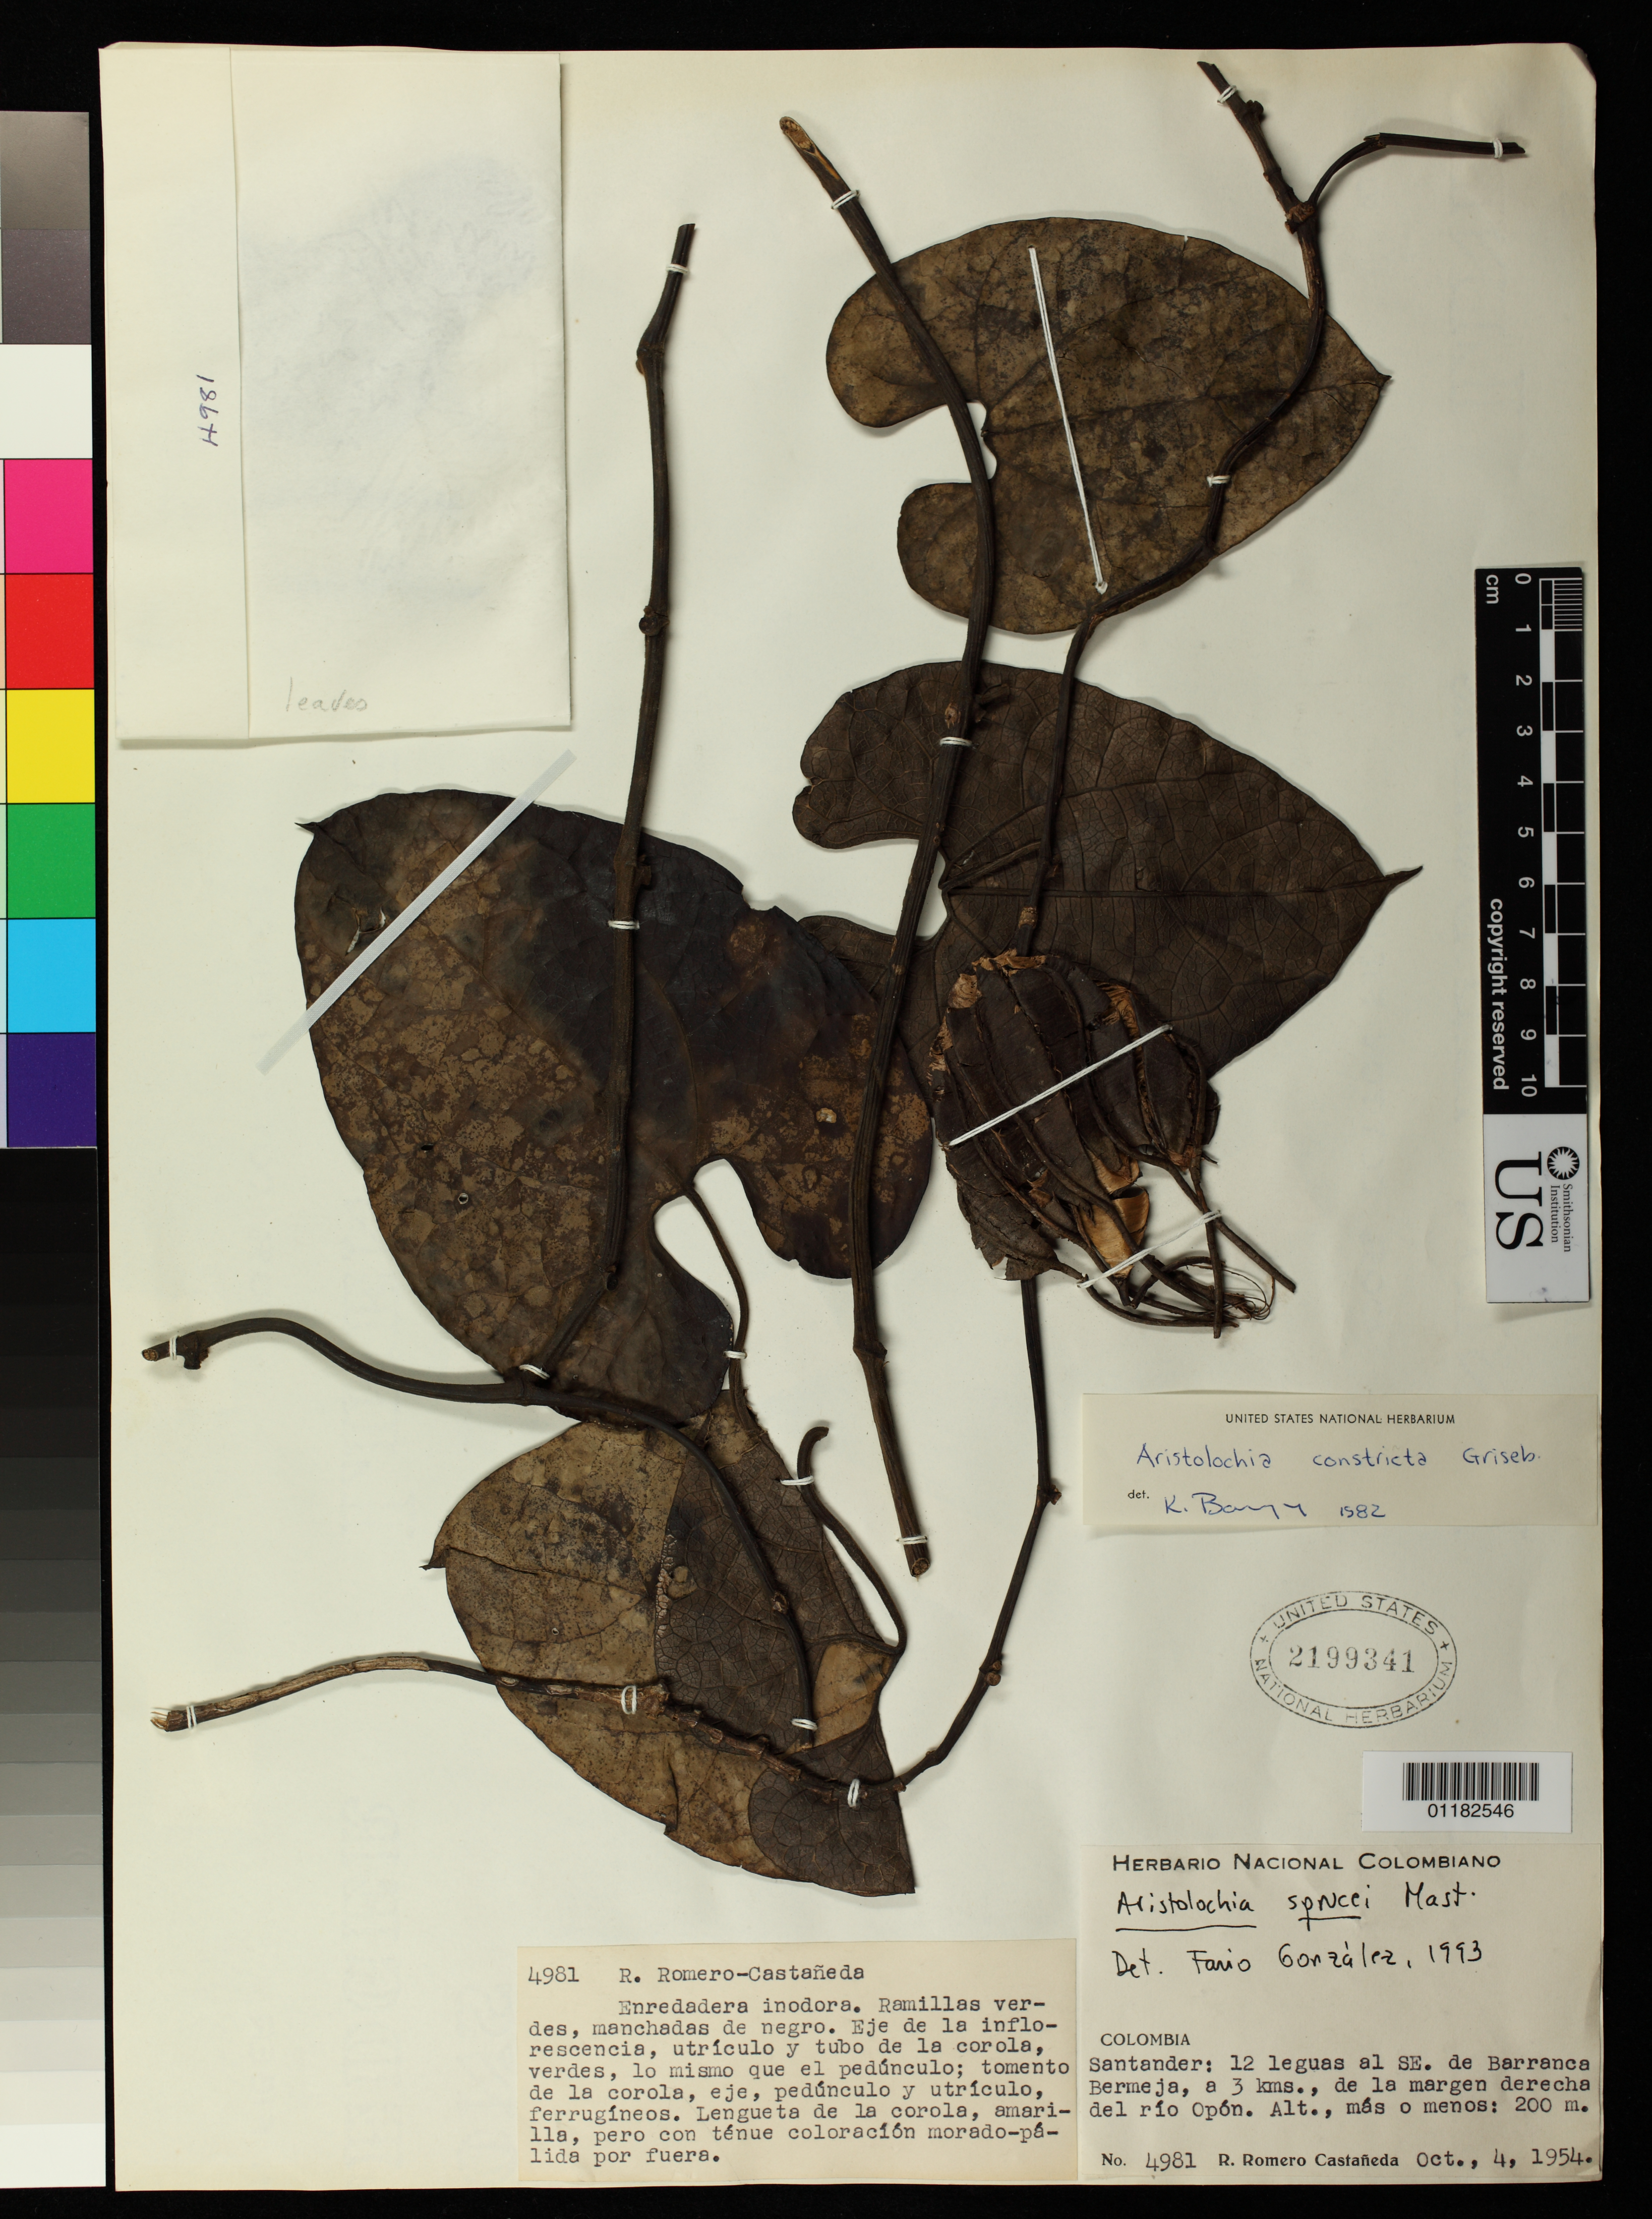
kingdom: Plantae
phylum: Tracheophyta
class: Magnoliopsida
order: Piperales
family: Aristolochiaceae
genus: Aristolochia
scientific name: Aristolochia sprucei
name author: Mast.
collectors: R. Romero Castañeda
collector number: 4981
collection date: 1954-10-04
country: Colombia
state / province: Santander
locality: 12 leguas al SE de Barranca Bermeja, a 3 kms., de las margen derecha del rio Opon.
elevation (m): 200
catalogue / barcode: US 2199341